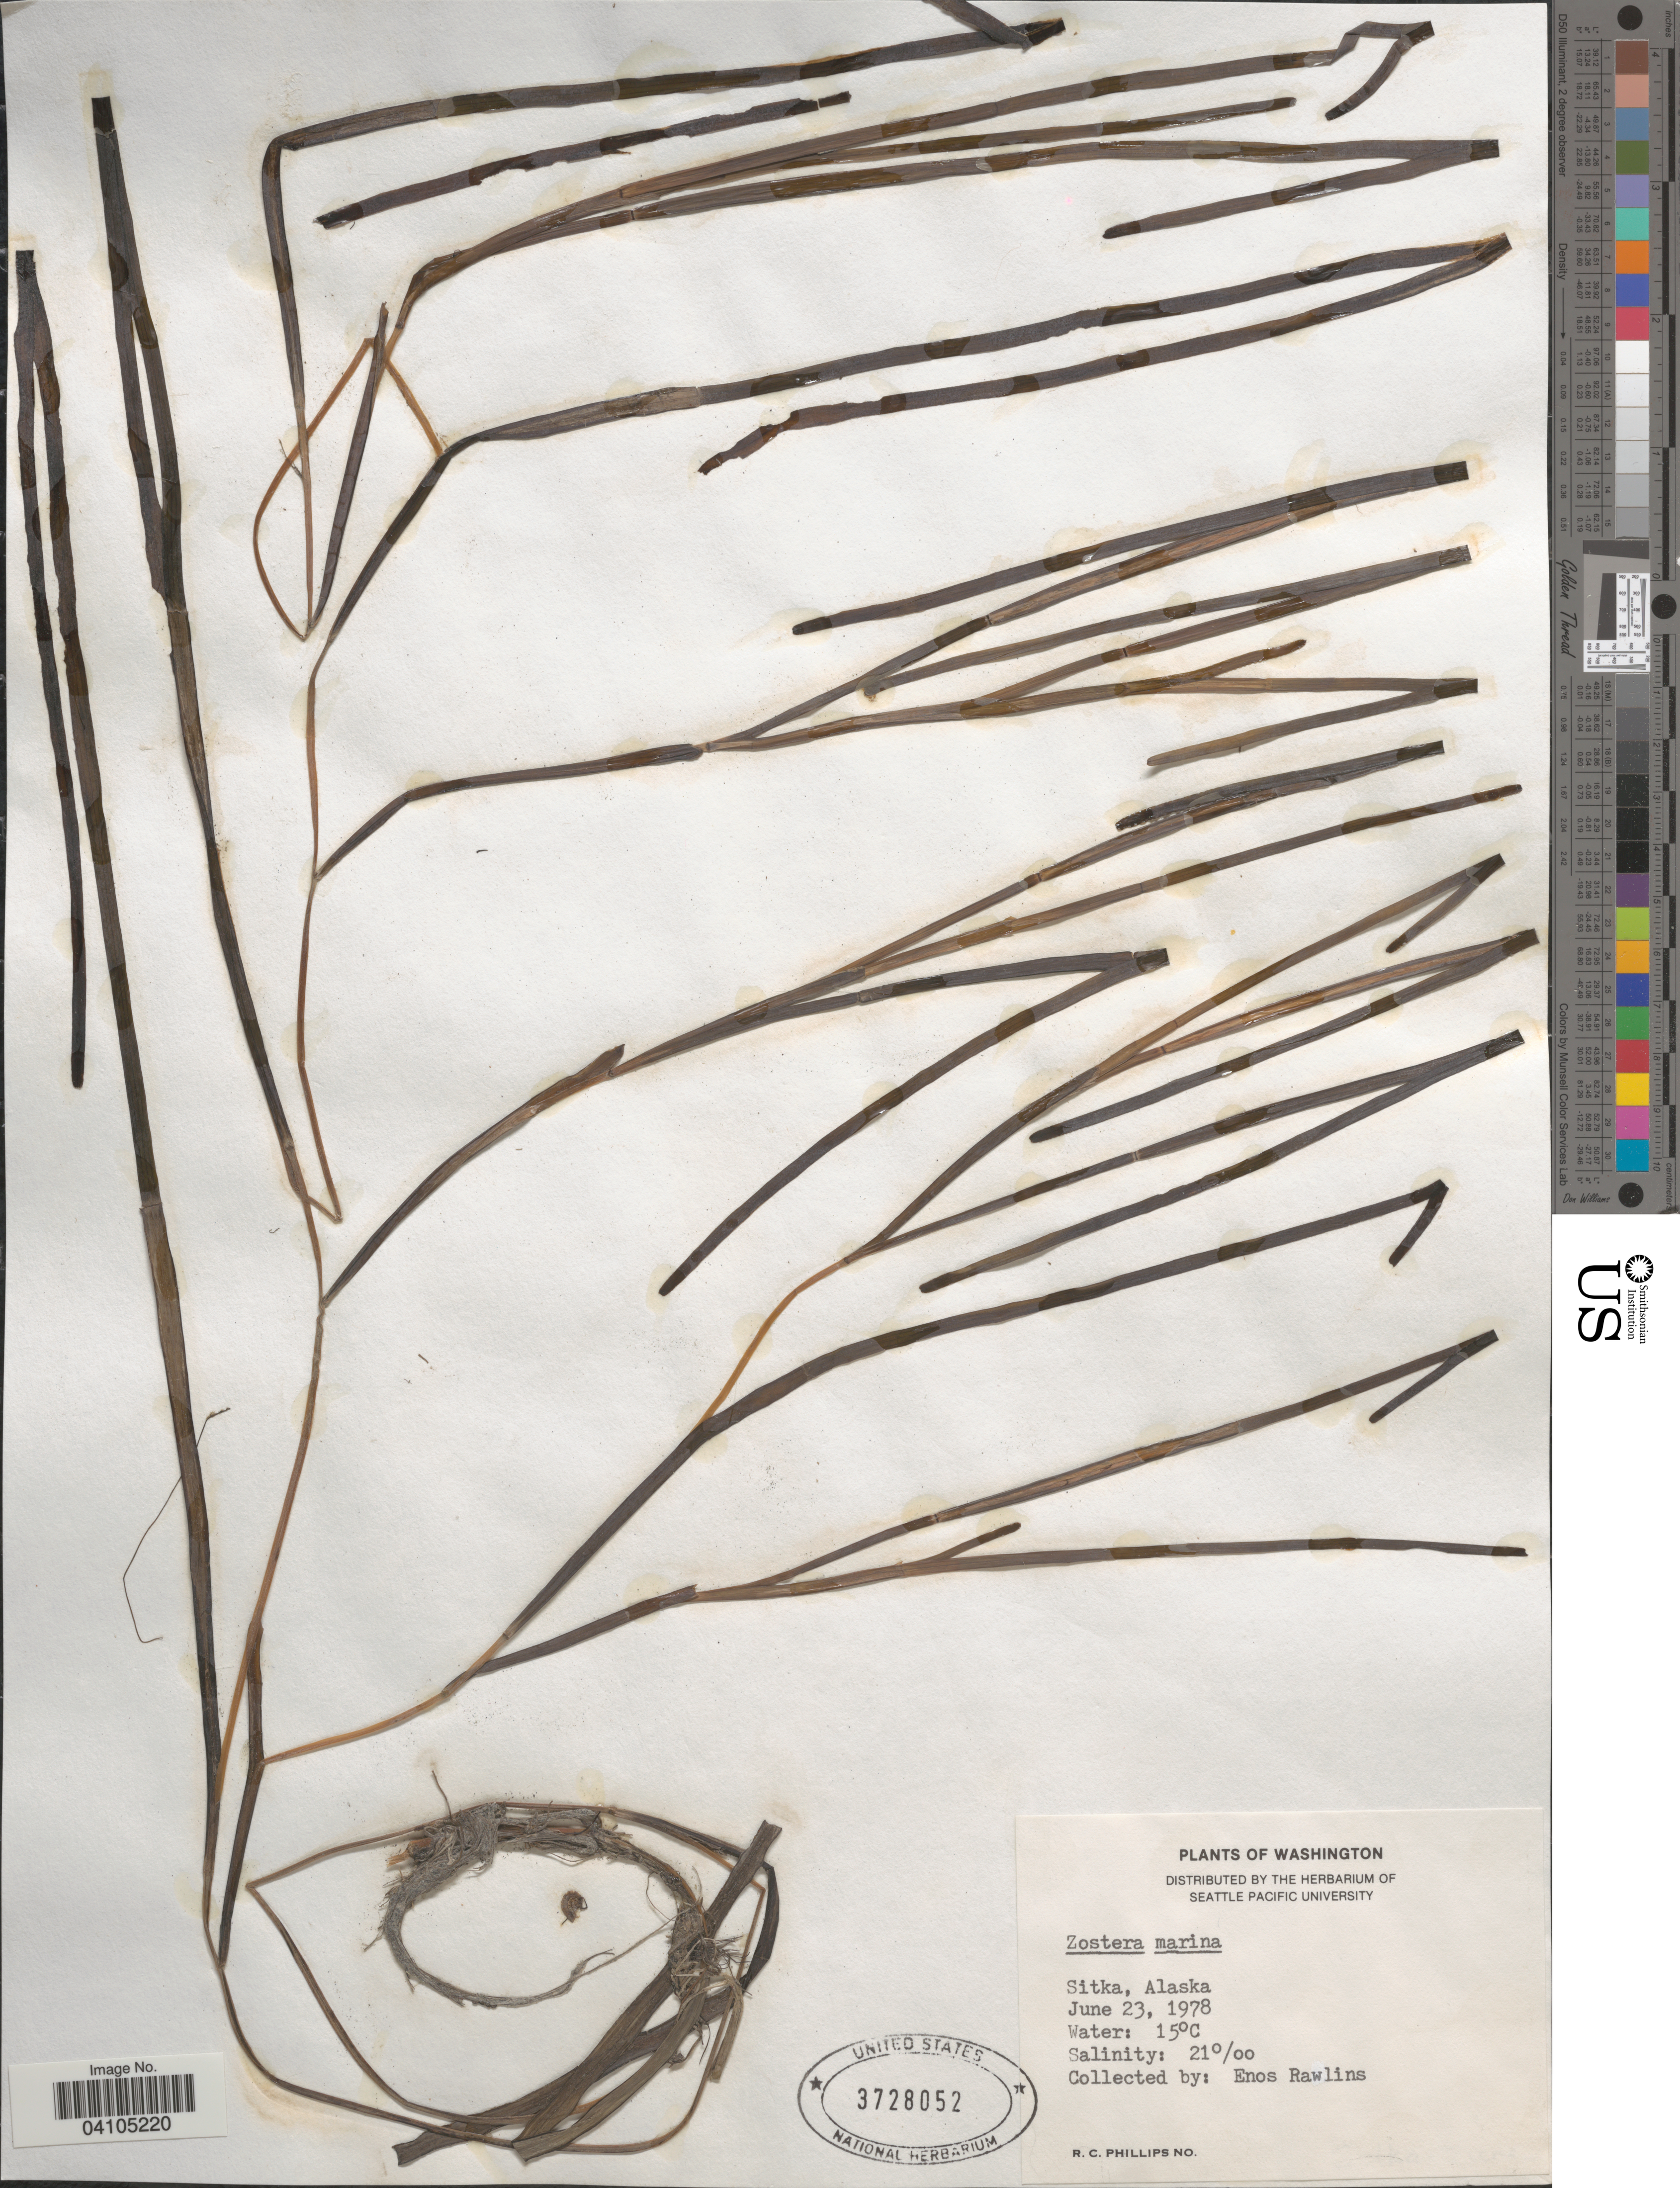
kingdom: Plantae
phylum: Tracheophyta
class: Liliopsida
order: Alismatales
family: Zosteraceae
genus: Zostera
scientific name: Zostera marina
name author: L.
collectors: E. Rawlins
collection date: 1978-06-23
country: United States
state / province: Alaska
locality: Sitka.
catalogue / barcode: US 3728052